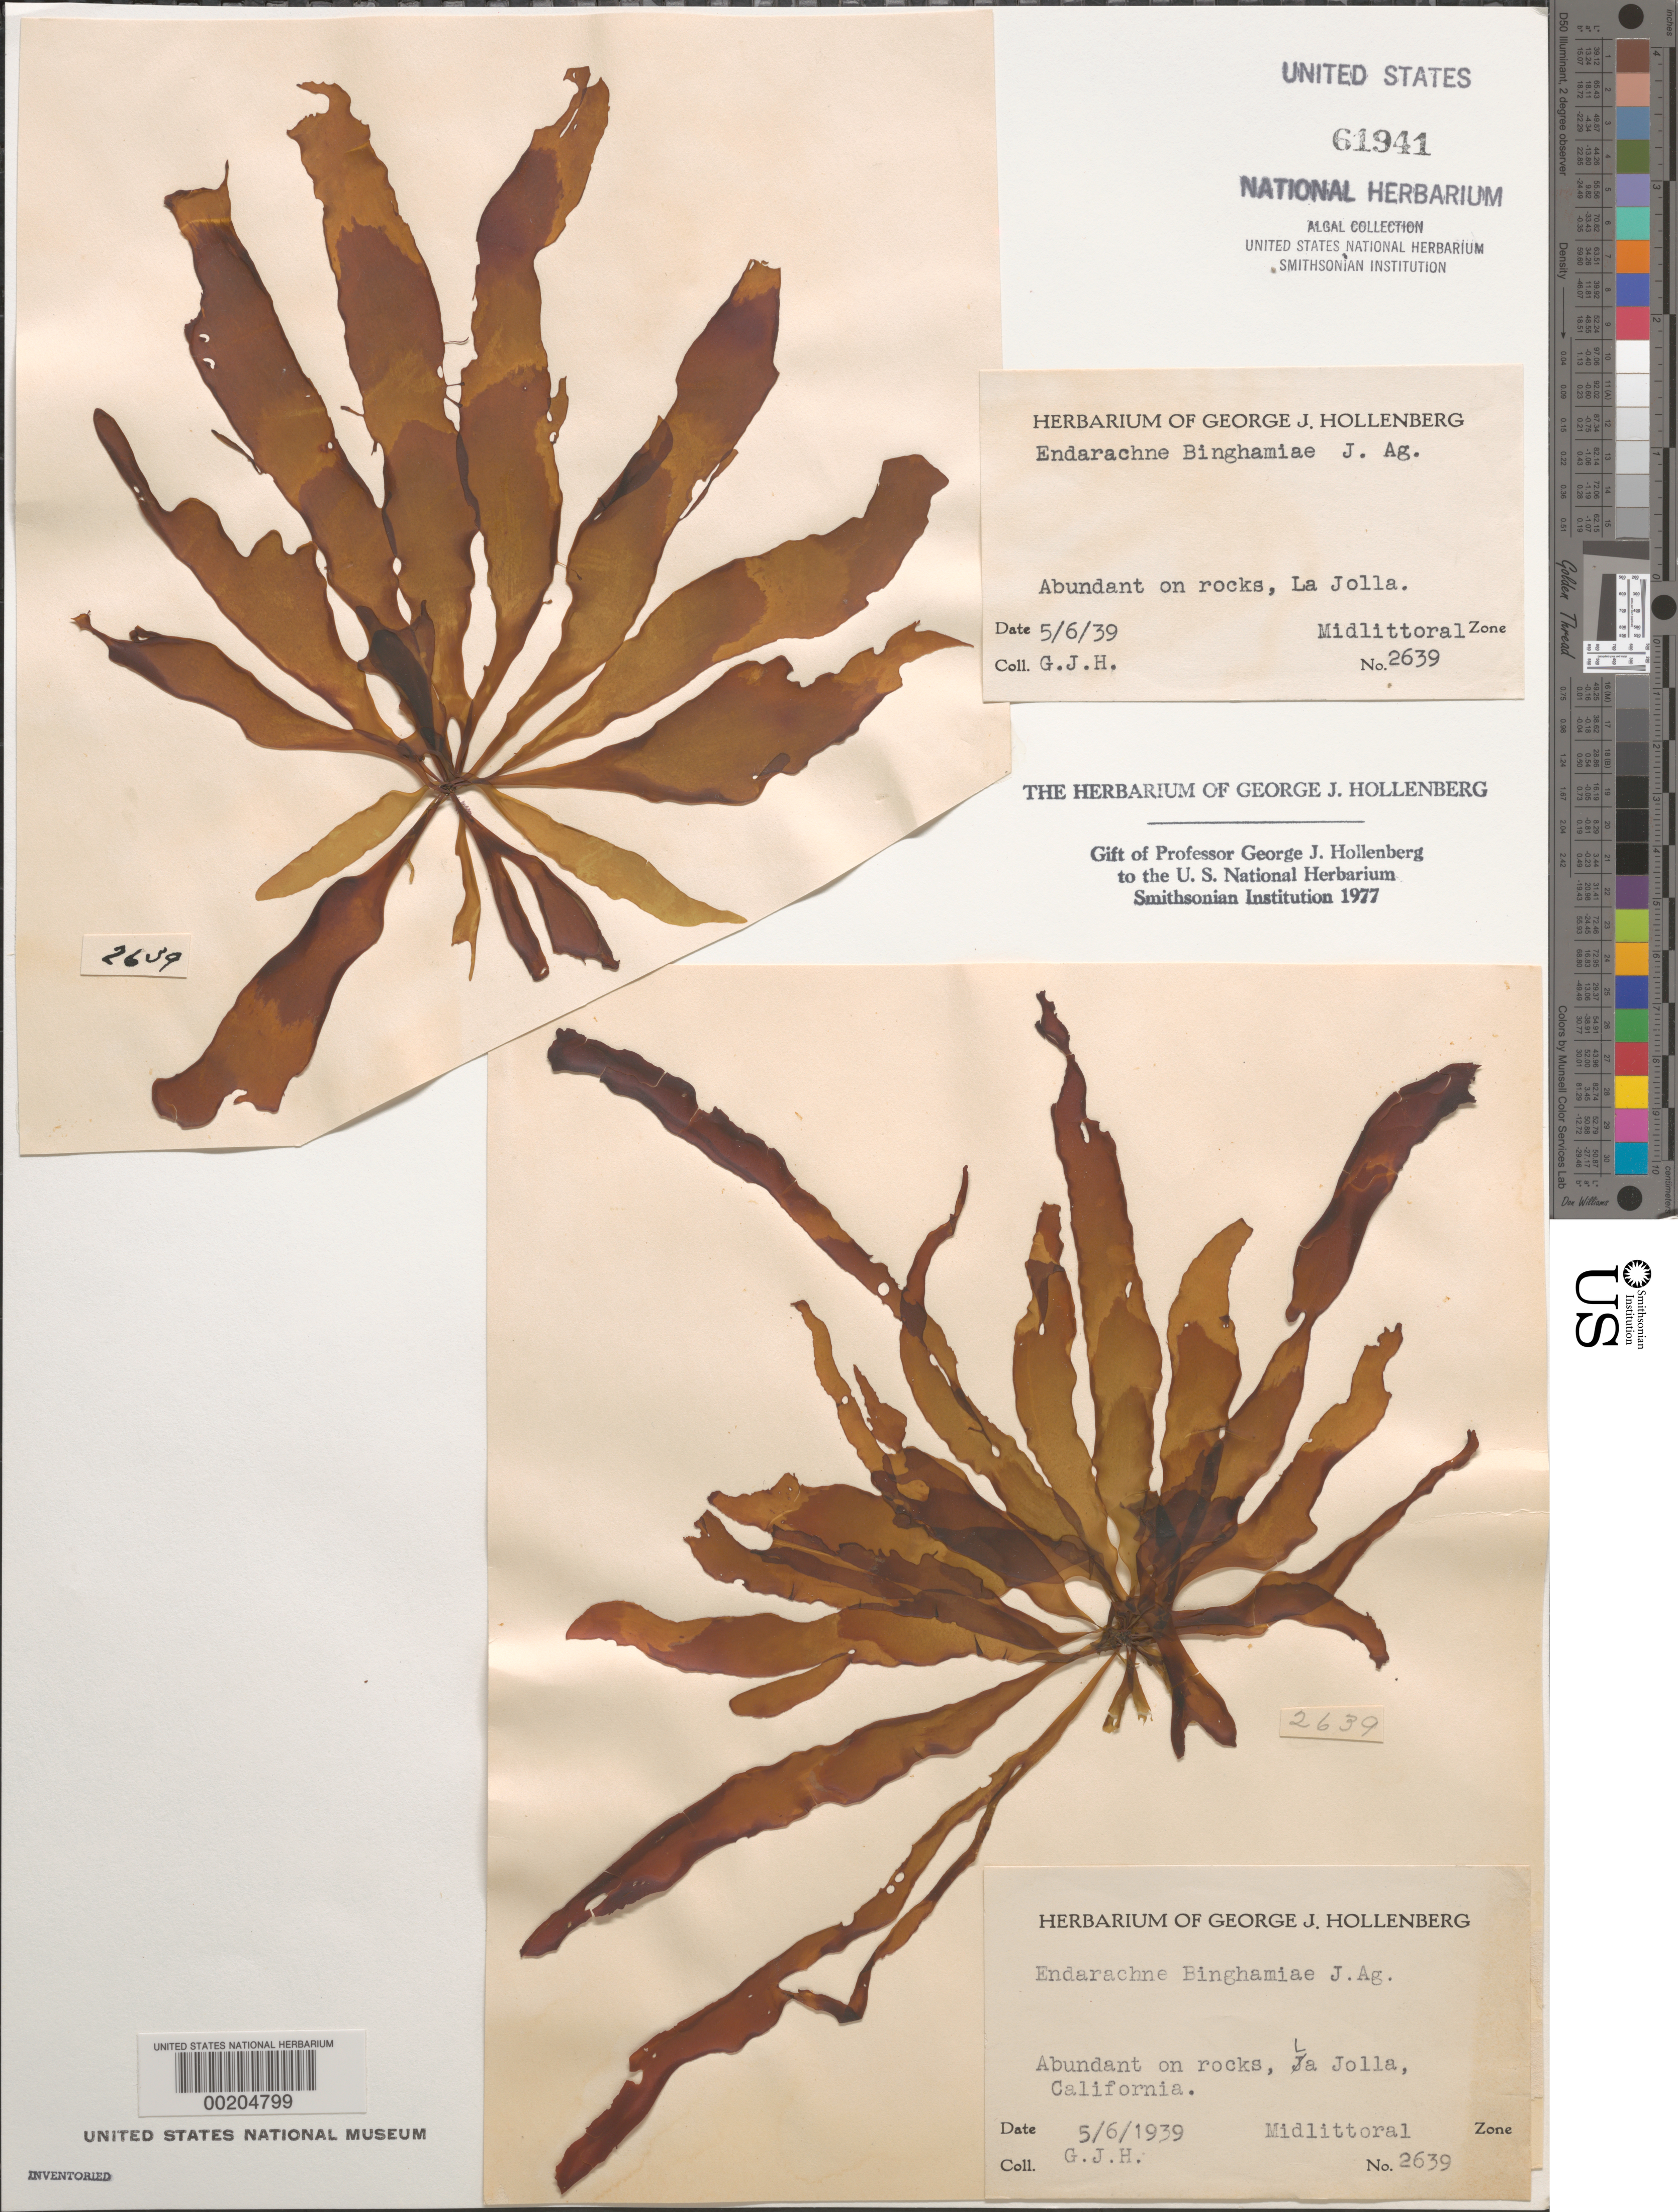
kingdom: Chromista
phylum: Ochrophyta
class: Phaeophyceae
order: Scytosiphonales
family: Scytosiphonaceae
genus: Petalonia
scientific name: Petalonia binghamiae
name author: (J. Agardh) K.L.Vinogr.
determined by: Algae name updating Project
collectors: G. Hollenberg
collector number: GJH 2639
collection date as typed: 06 May 1939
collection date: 1939-05-06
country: United States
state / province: California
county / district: San Diego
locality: La Jolla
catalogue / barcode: US 61941